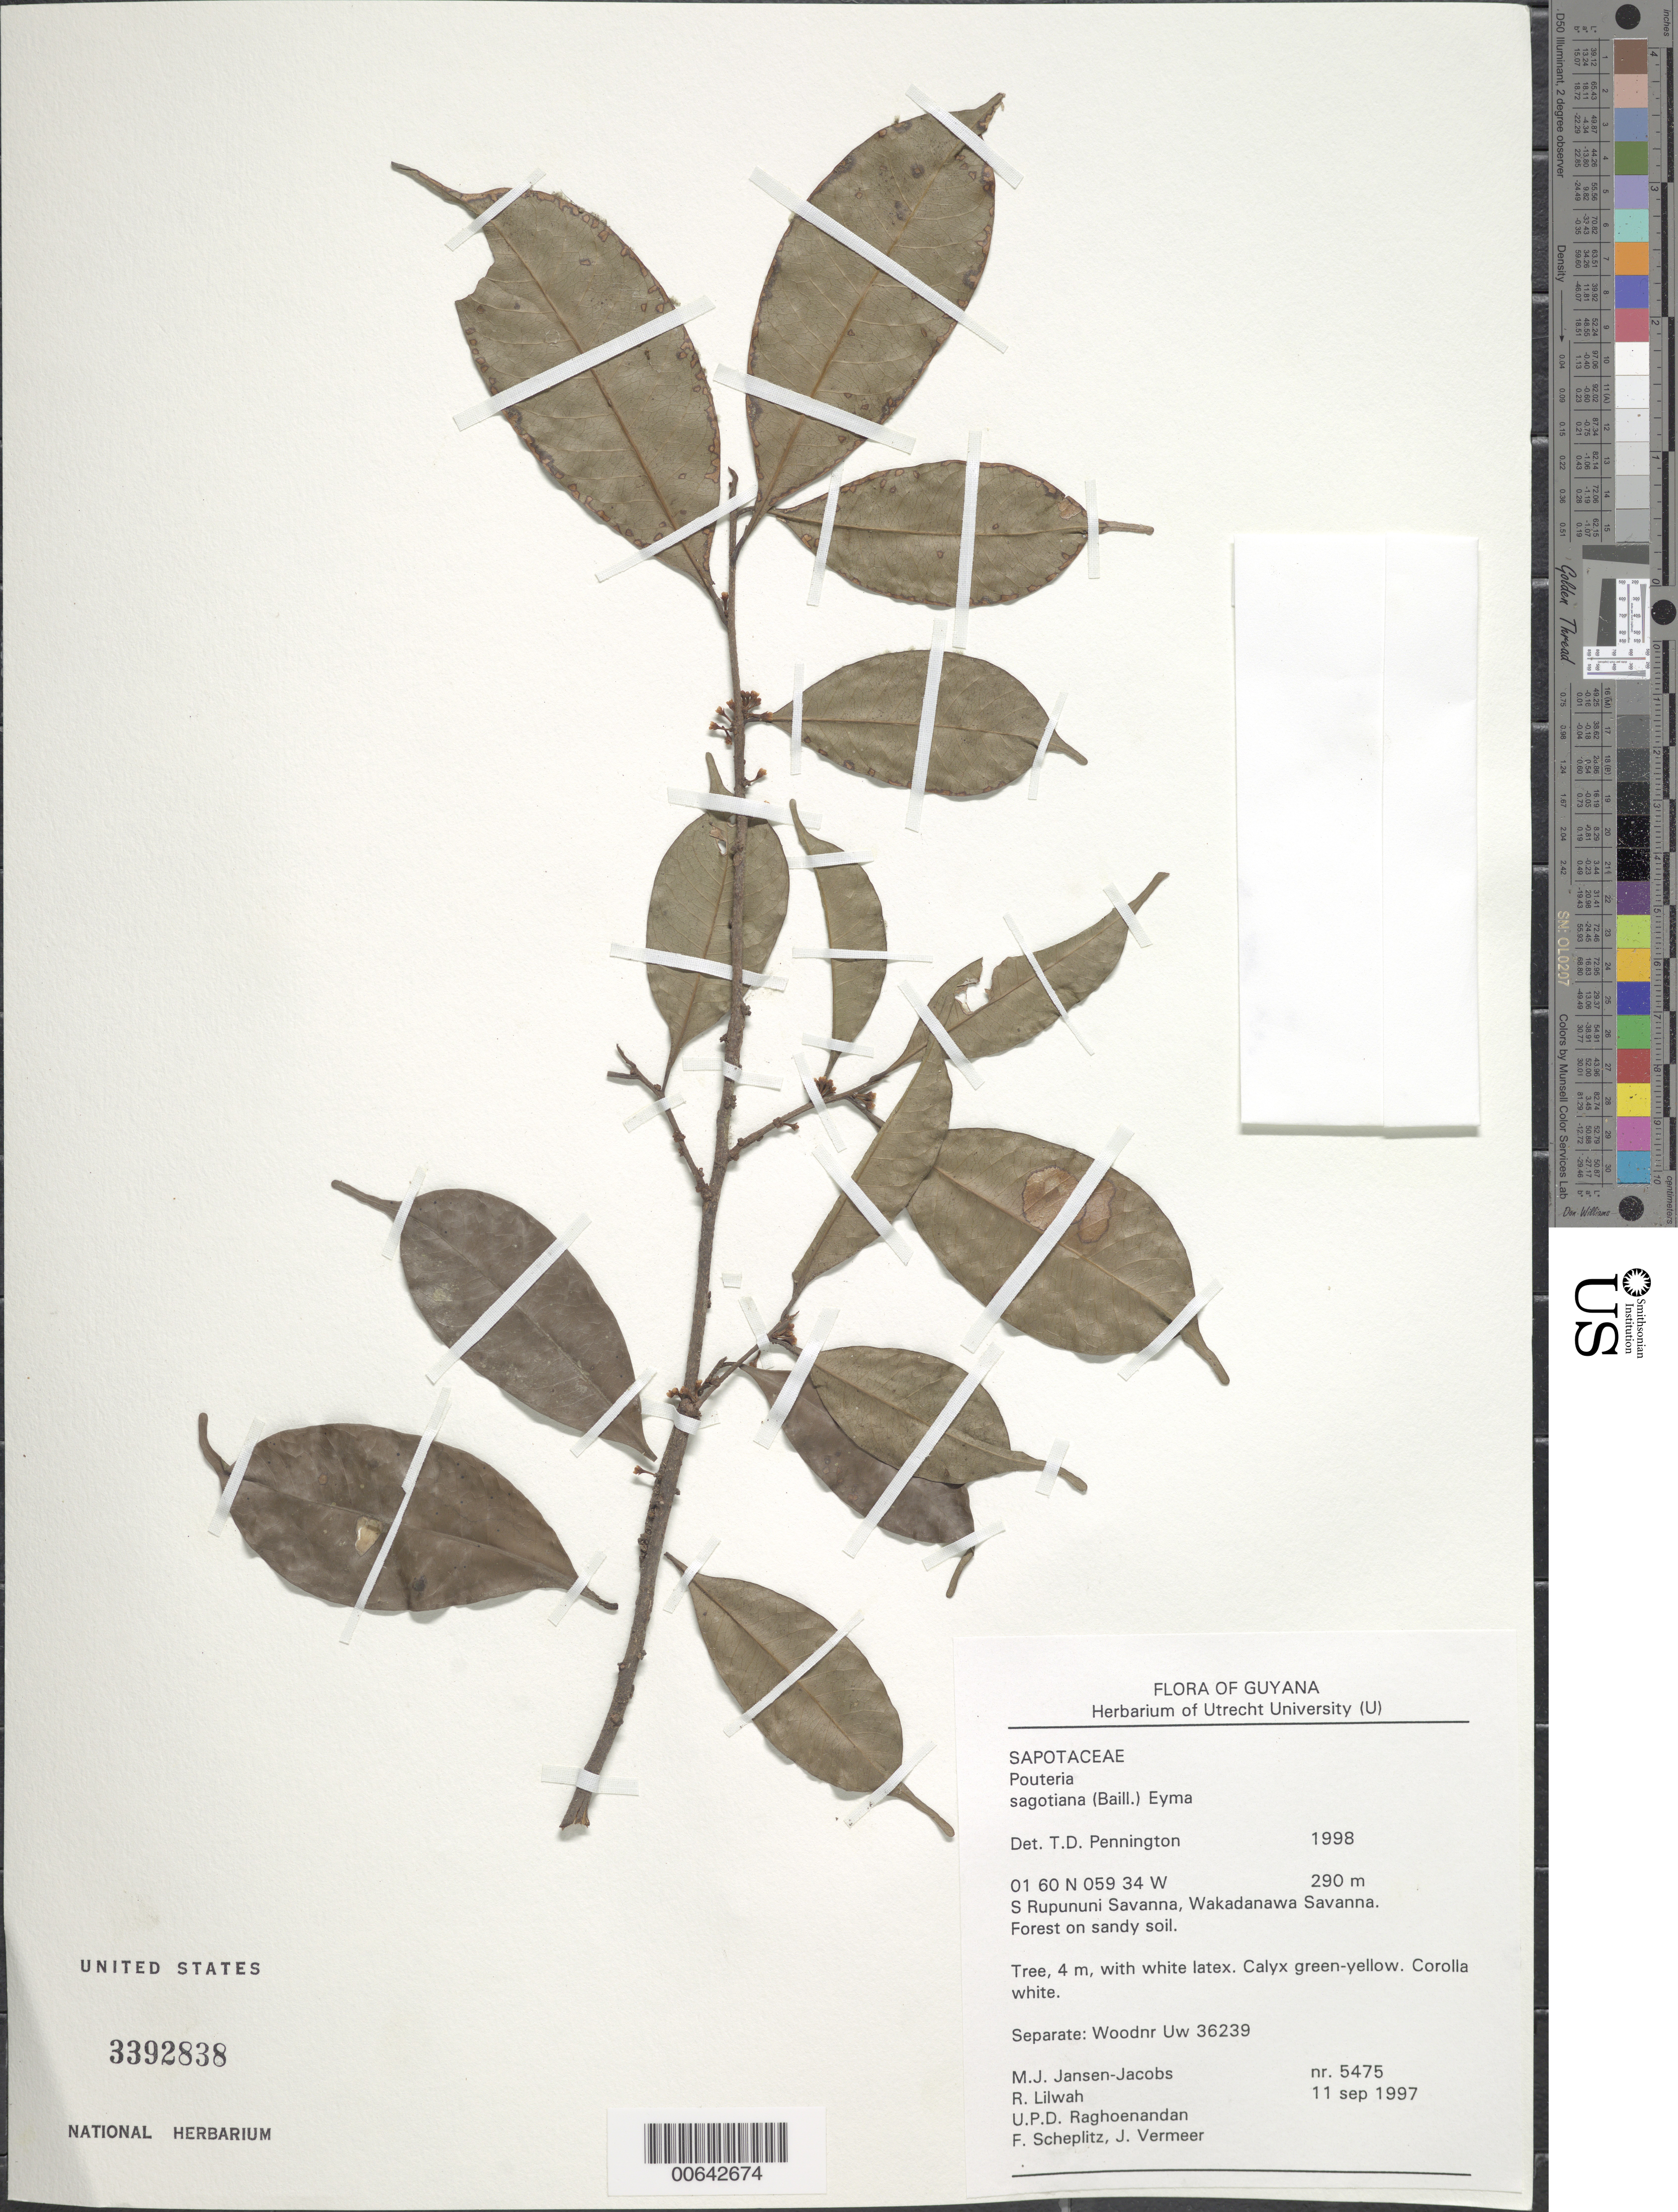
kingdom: Plantae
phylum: Tracheophyta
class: Magnoliopsida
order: Ericales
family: Sapotaceae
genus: Pouteria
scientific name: Pouteria sagotiana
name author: (Baill.) Eyma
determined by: Pennington, T. D., (K)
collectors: M. J. Jansen-Jacobs, R. Lilwah, U. Raghoenandan, F. Scheplitz & J. Vermeer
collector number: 5475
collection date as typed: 11-Sep-97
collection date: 1997-09-11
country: Guyana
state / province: U. Takutu-U. Essequibo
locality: S. Rupununi savanna, Wakadanawa Savanna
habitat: Forest on sandy soil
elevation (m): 290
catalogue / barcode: US 3392838